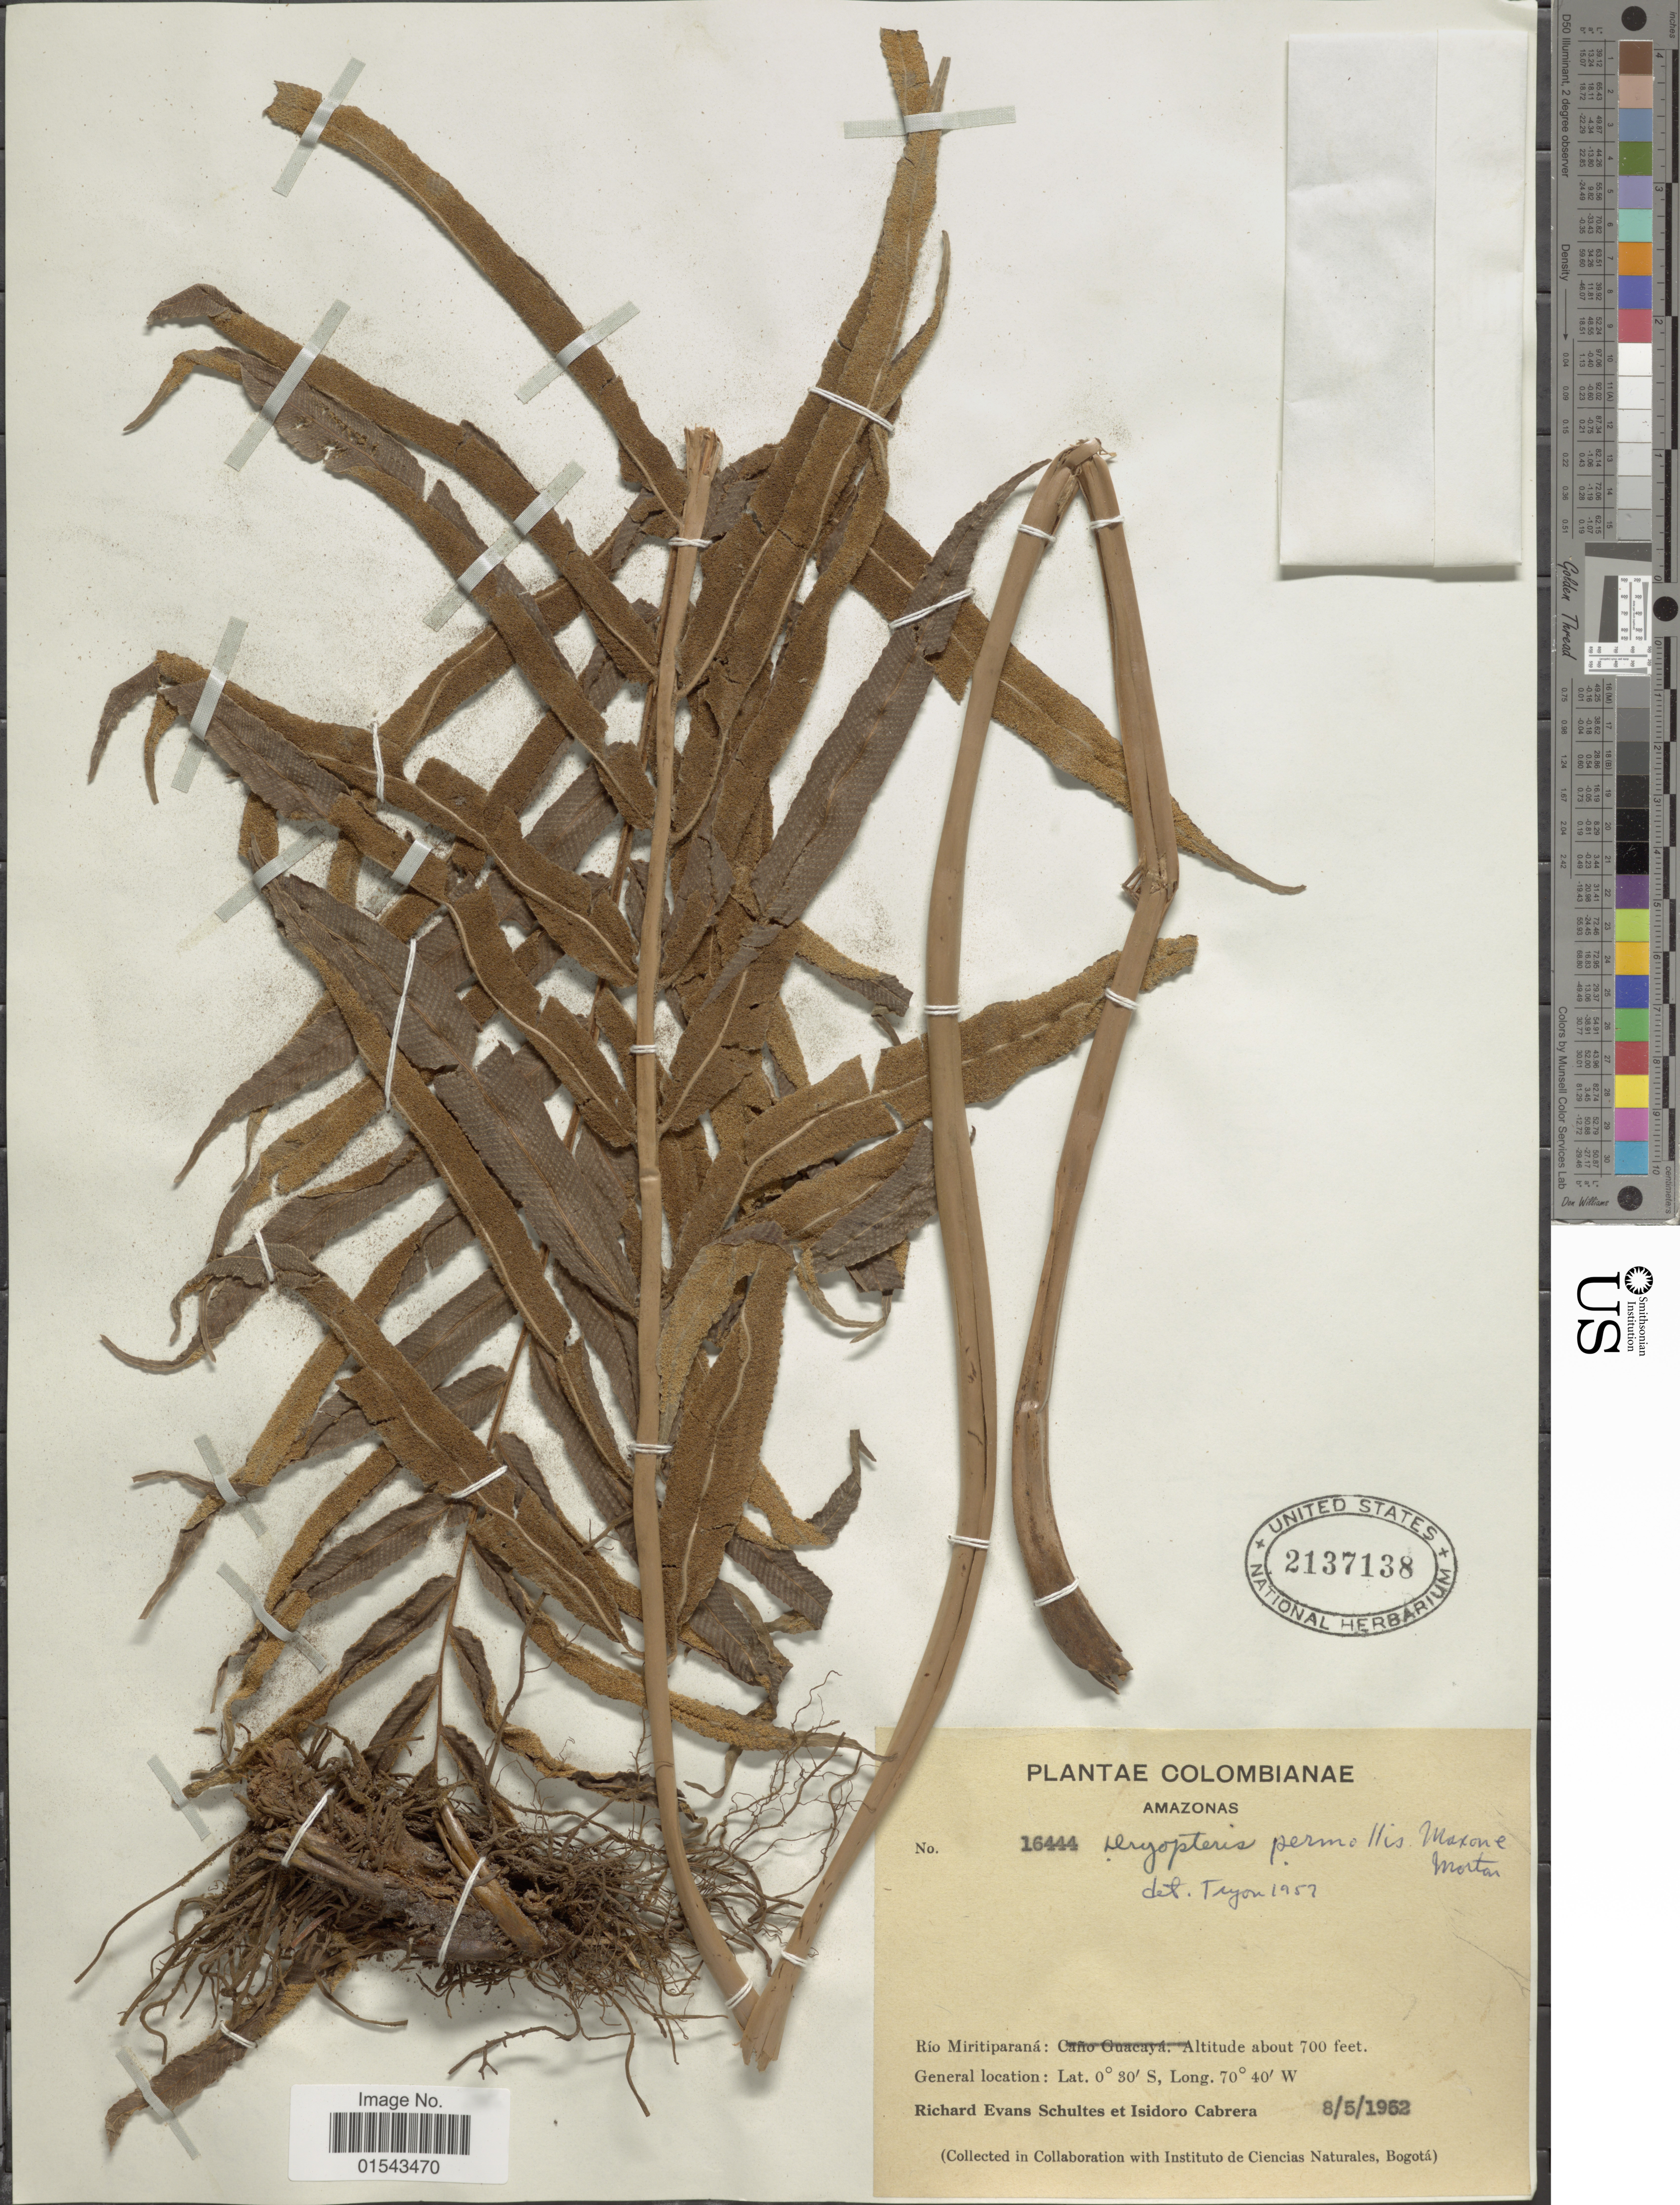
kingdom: Plantae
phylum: Tracheophyta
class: Polypodiopsida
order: Polypodiales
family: Thelypteridaceae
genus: Meniscium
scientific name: Meniscium arborescens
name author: Humb. & Bonpl. ex Willd.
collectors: R. E. Schultes & I. Cabrera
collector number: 16444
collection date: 1952-05-08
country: Colombia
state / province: Amazônas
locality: Rí Miritiparaná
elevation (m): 213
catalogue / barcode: US 2137138